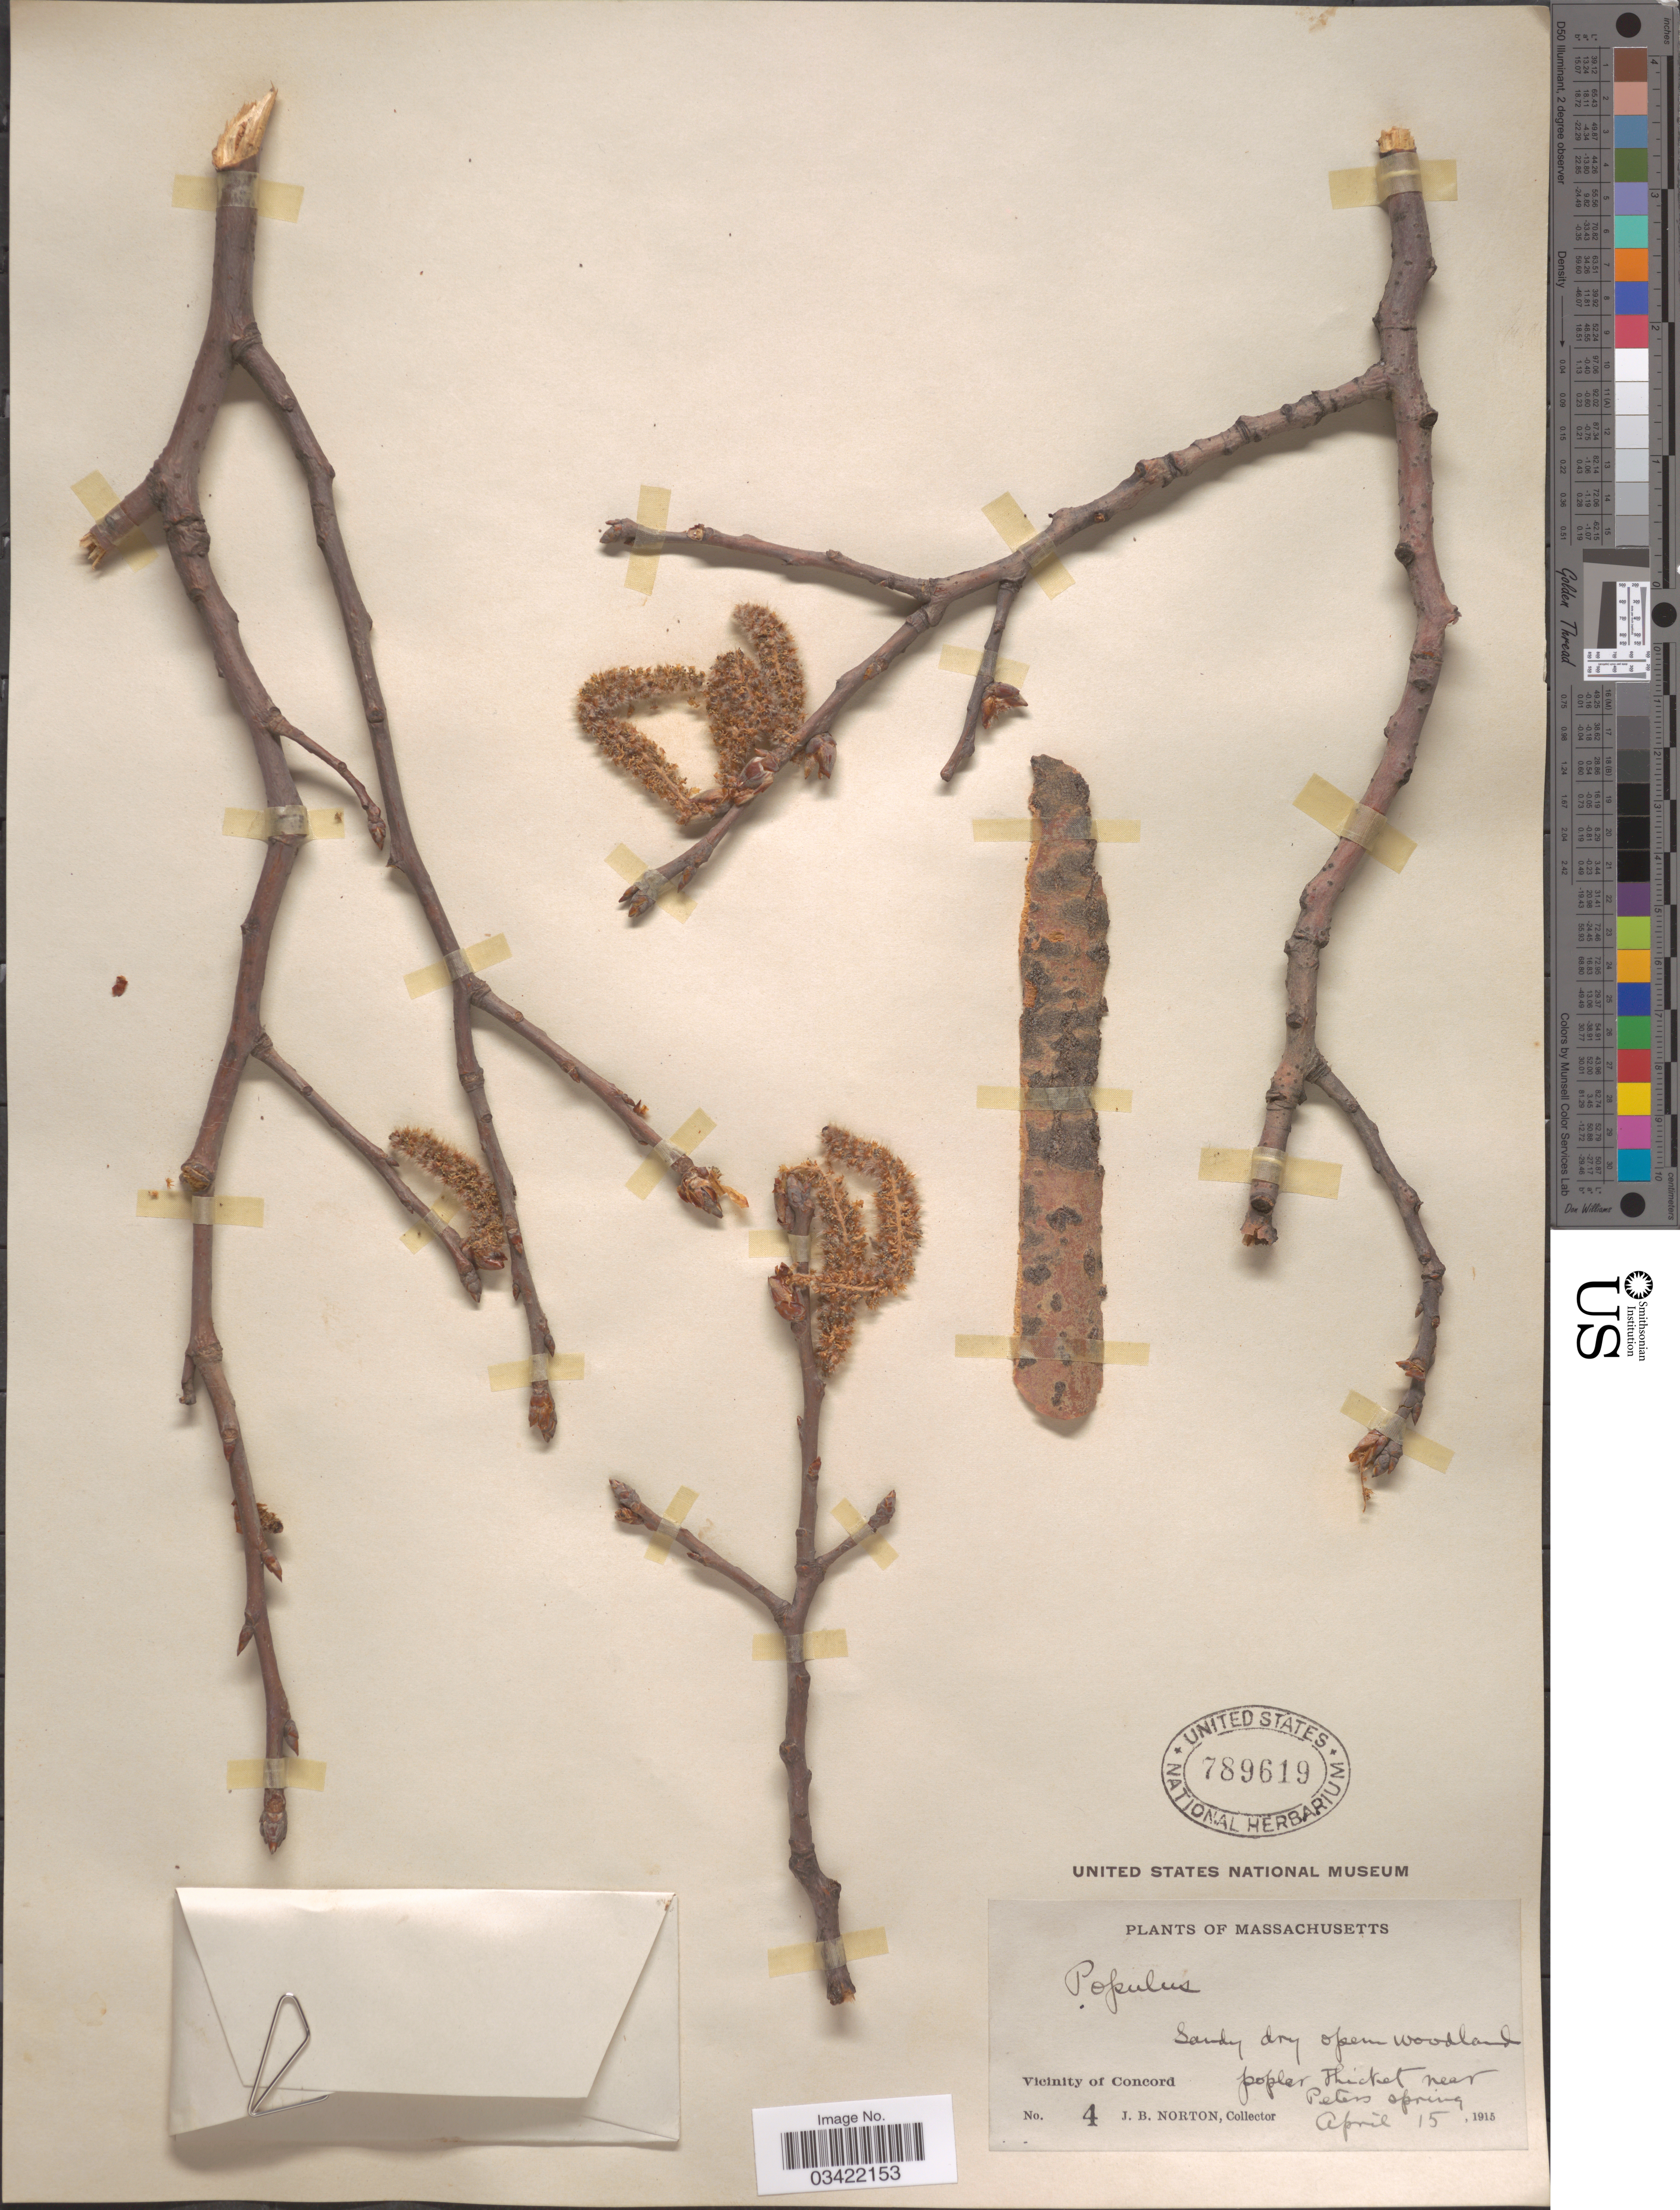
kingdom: Plantae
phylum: Tracheophyta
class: Magnoliopsida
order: Malpighiales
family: Salicaceae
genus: Populus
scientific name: Populus grandidentata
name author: Michx.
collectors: J. B. Norton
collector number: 4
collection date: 1915-04-15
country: United States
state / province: Massachusetts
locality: Vicinity of Concord. Popler Thicket near Peters spring.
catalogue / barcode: US 789619